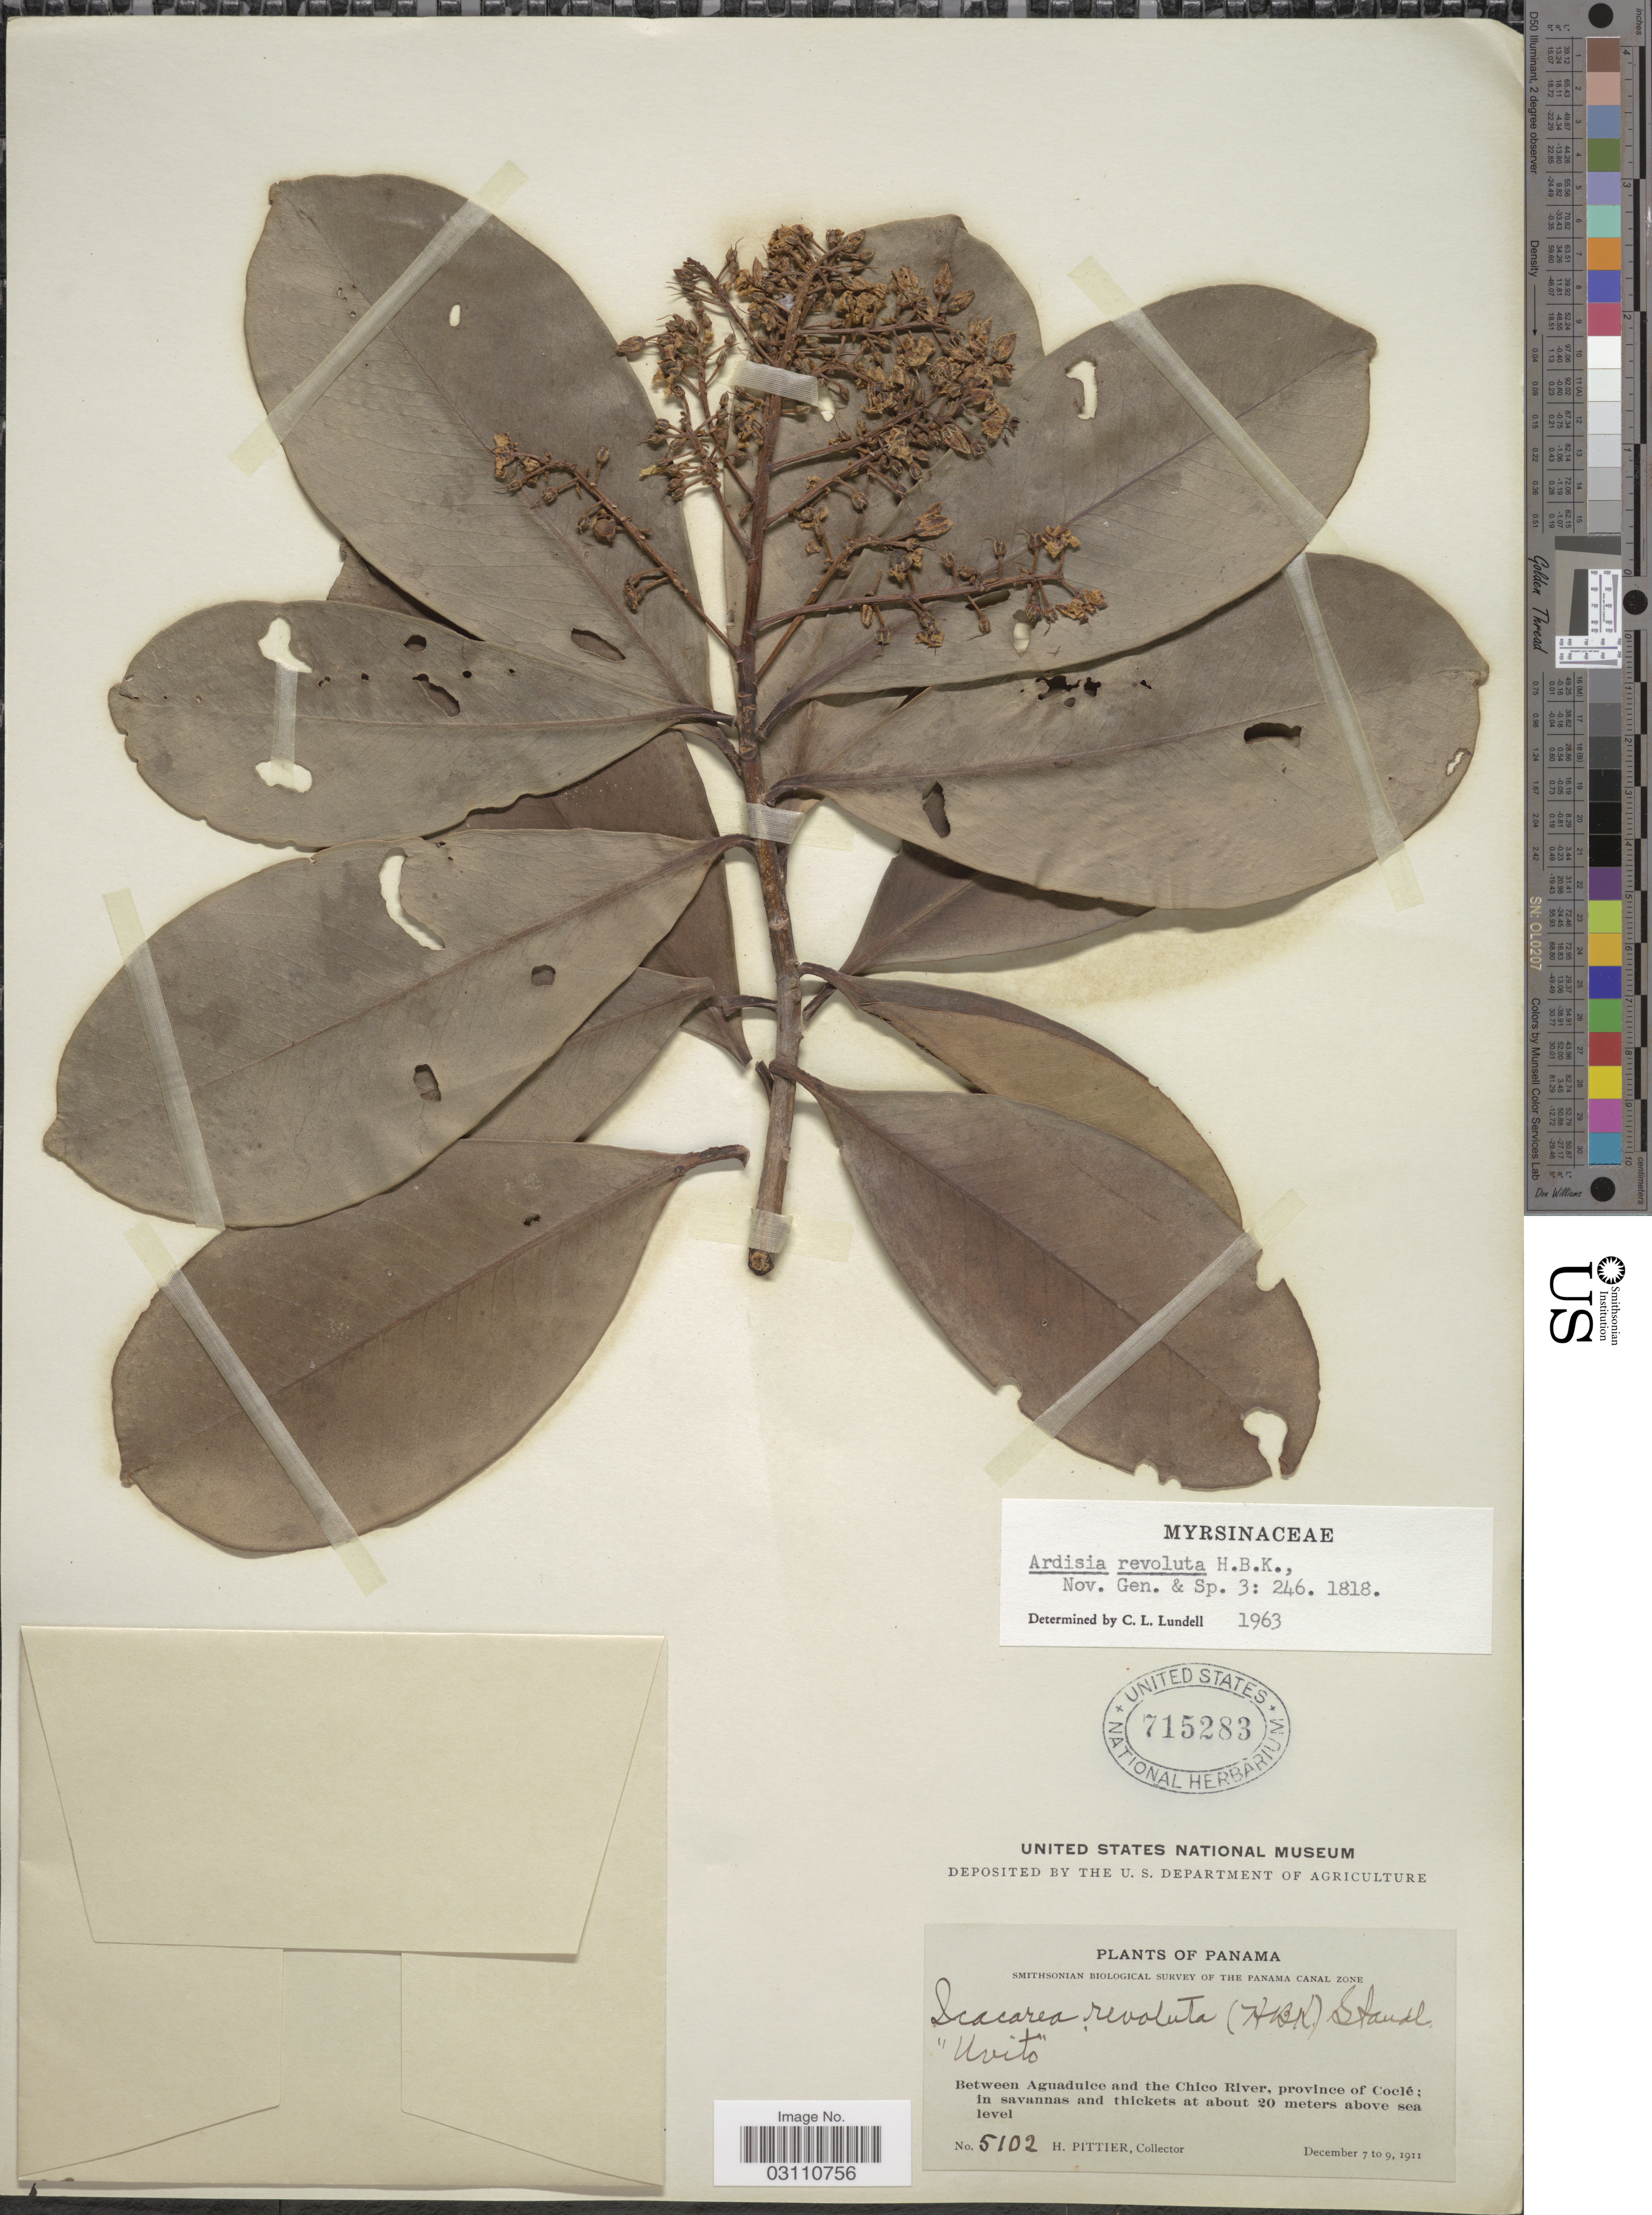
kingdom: Plantae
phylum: Tracheophyta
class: Magnoliopsida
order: Ericales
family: Primulaceae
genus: Ardisia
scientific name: Ardisia revoluta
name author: Kunth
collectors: H. F. Pittier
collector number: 5102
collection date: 1911-12-07/1911-12-09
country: Panama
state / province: Coclé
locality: Between Aguadulce and the Chico River.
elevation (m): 20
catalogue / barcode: US 715283